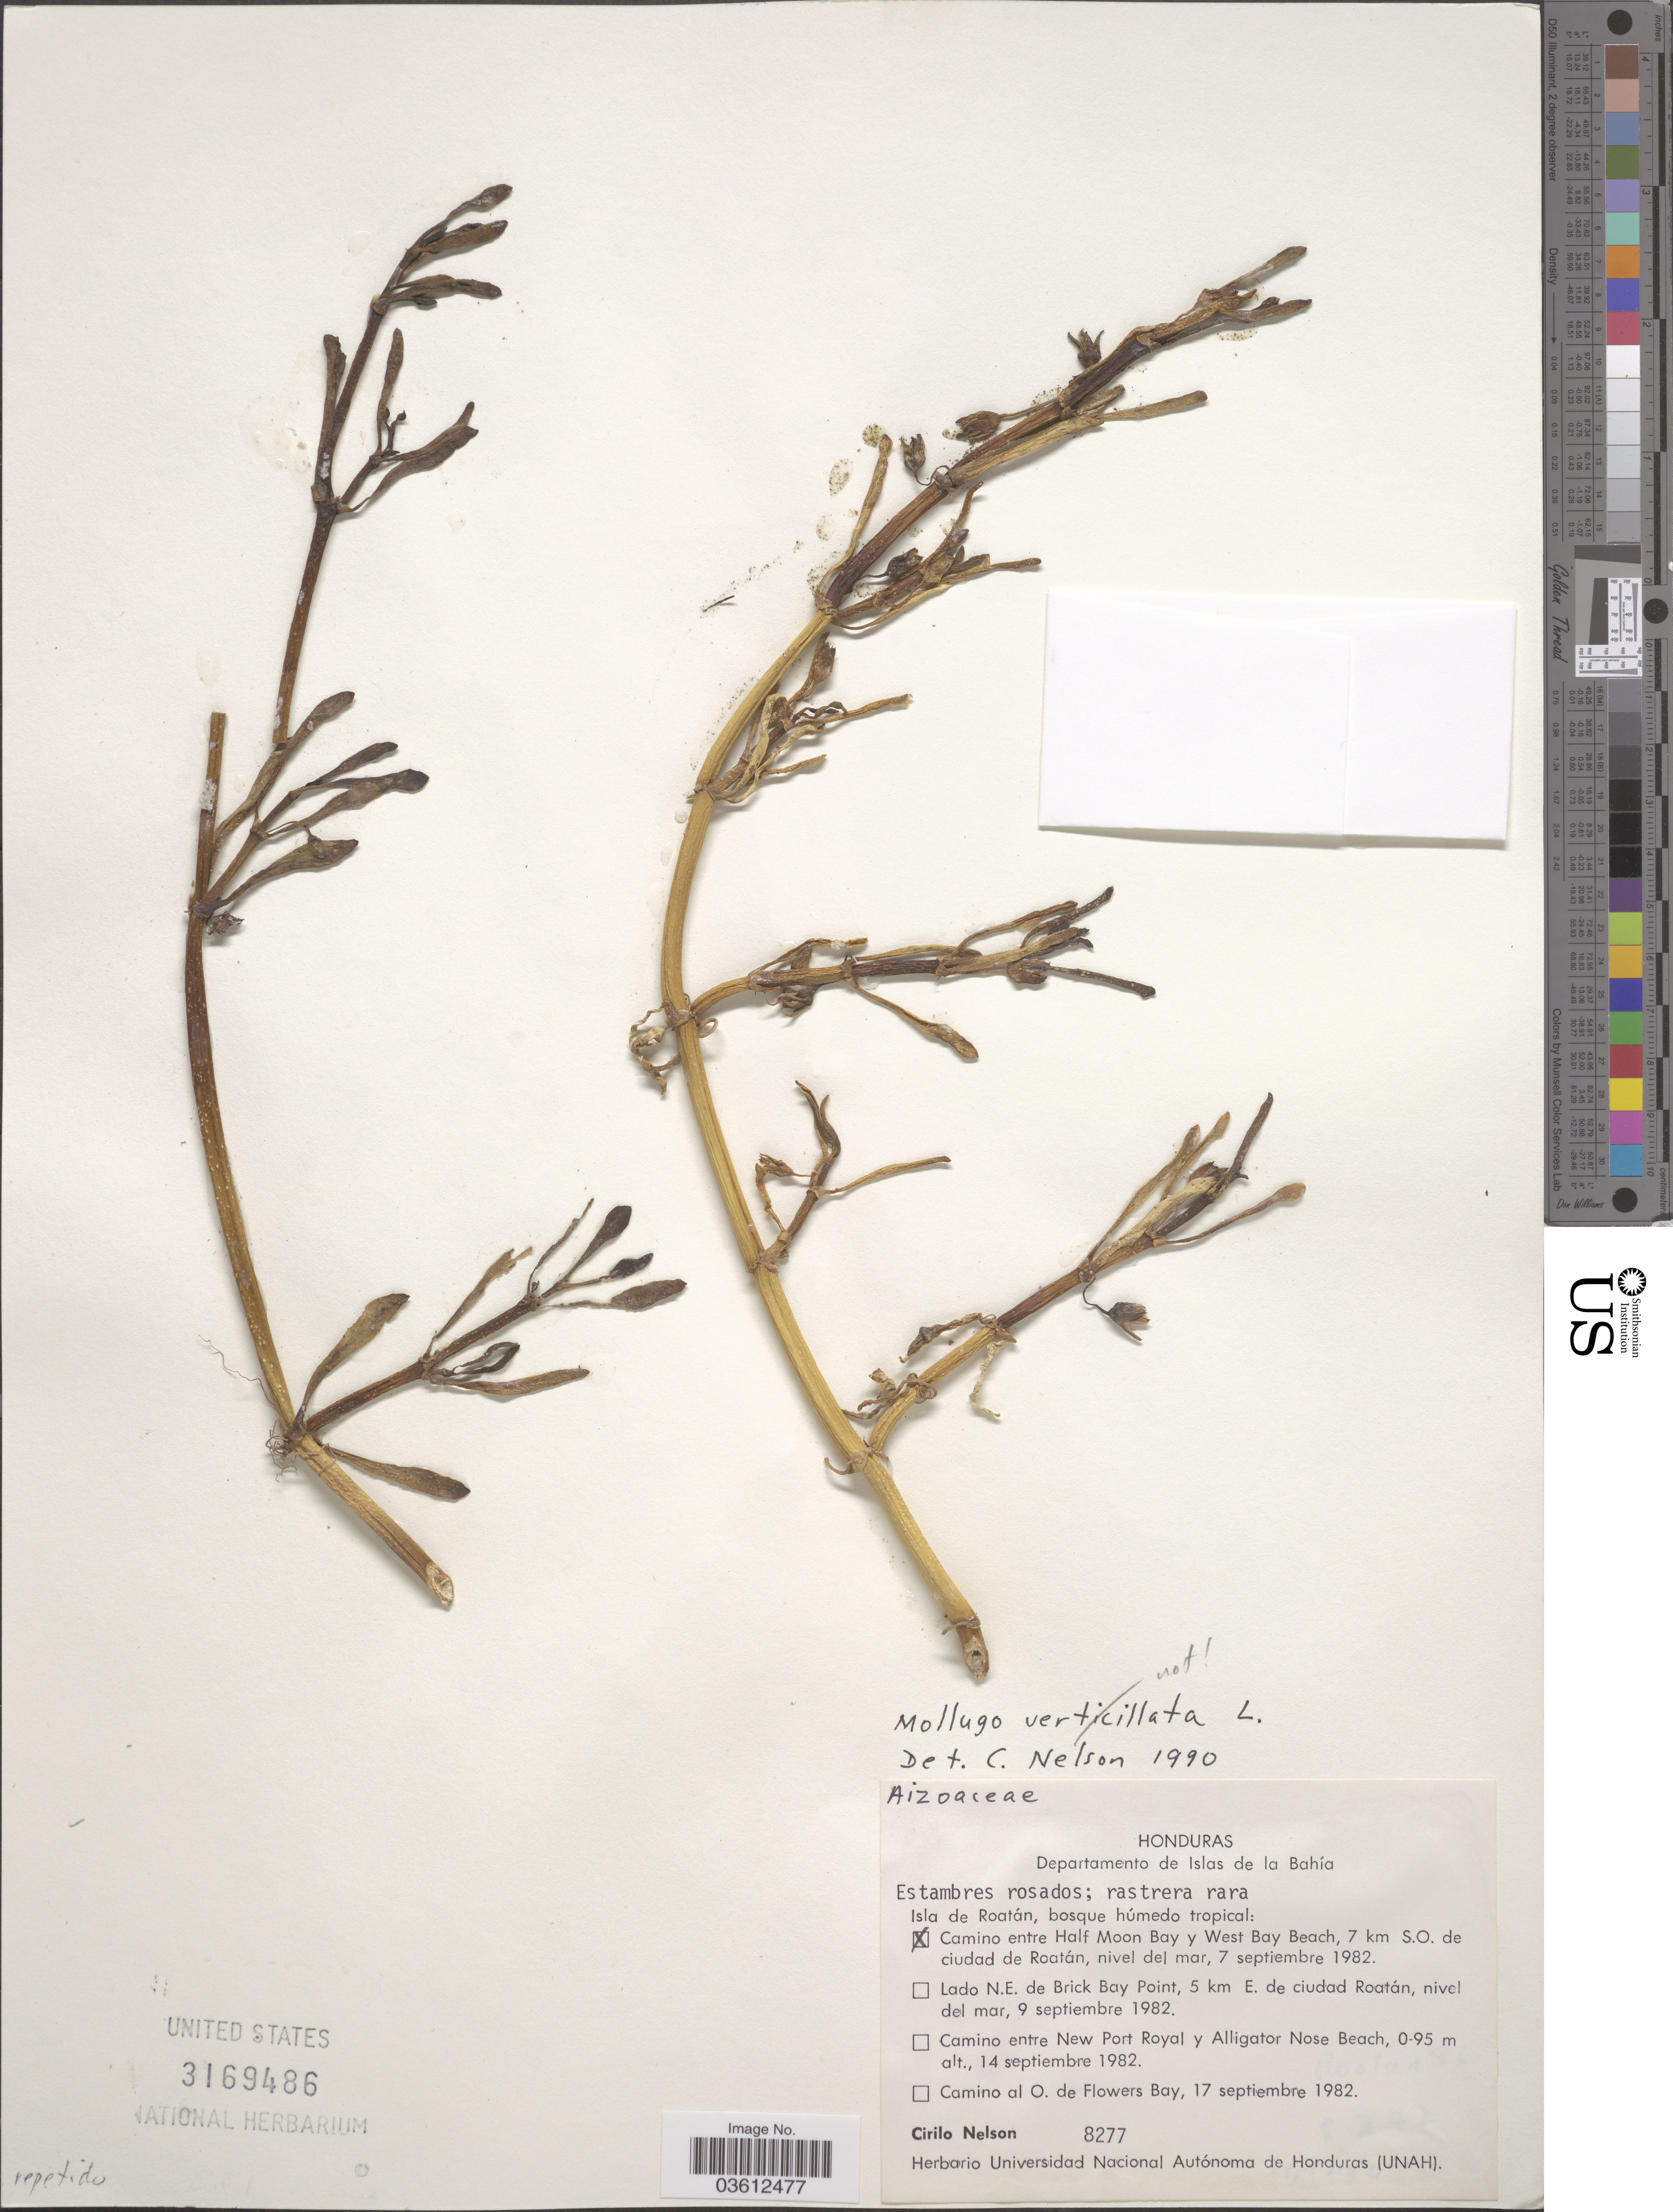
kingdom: Plantae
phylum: Tracheophyta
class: Magnoliopsida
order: Caryophyllales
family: Aizoaceae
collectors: C. Nelson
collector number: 8277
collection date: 1982-09-07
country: Honduras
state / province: Islas de la Bahía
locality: Departamento de Islas de la Bahía. Camino entre Half Moon Bay y West Bay Beach, 7 km. S.O. de ciudad de Roatán.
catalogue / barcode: US 3169486